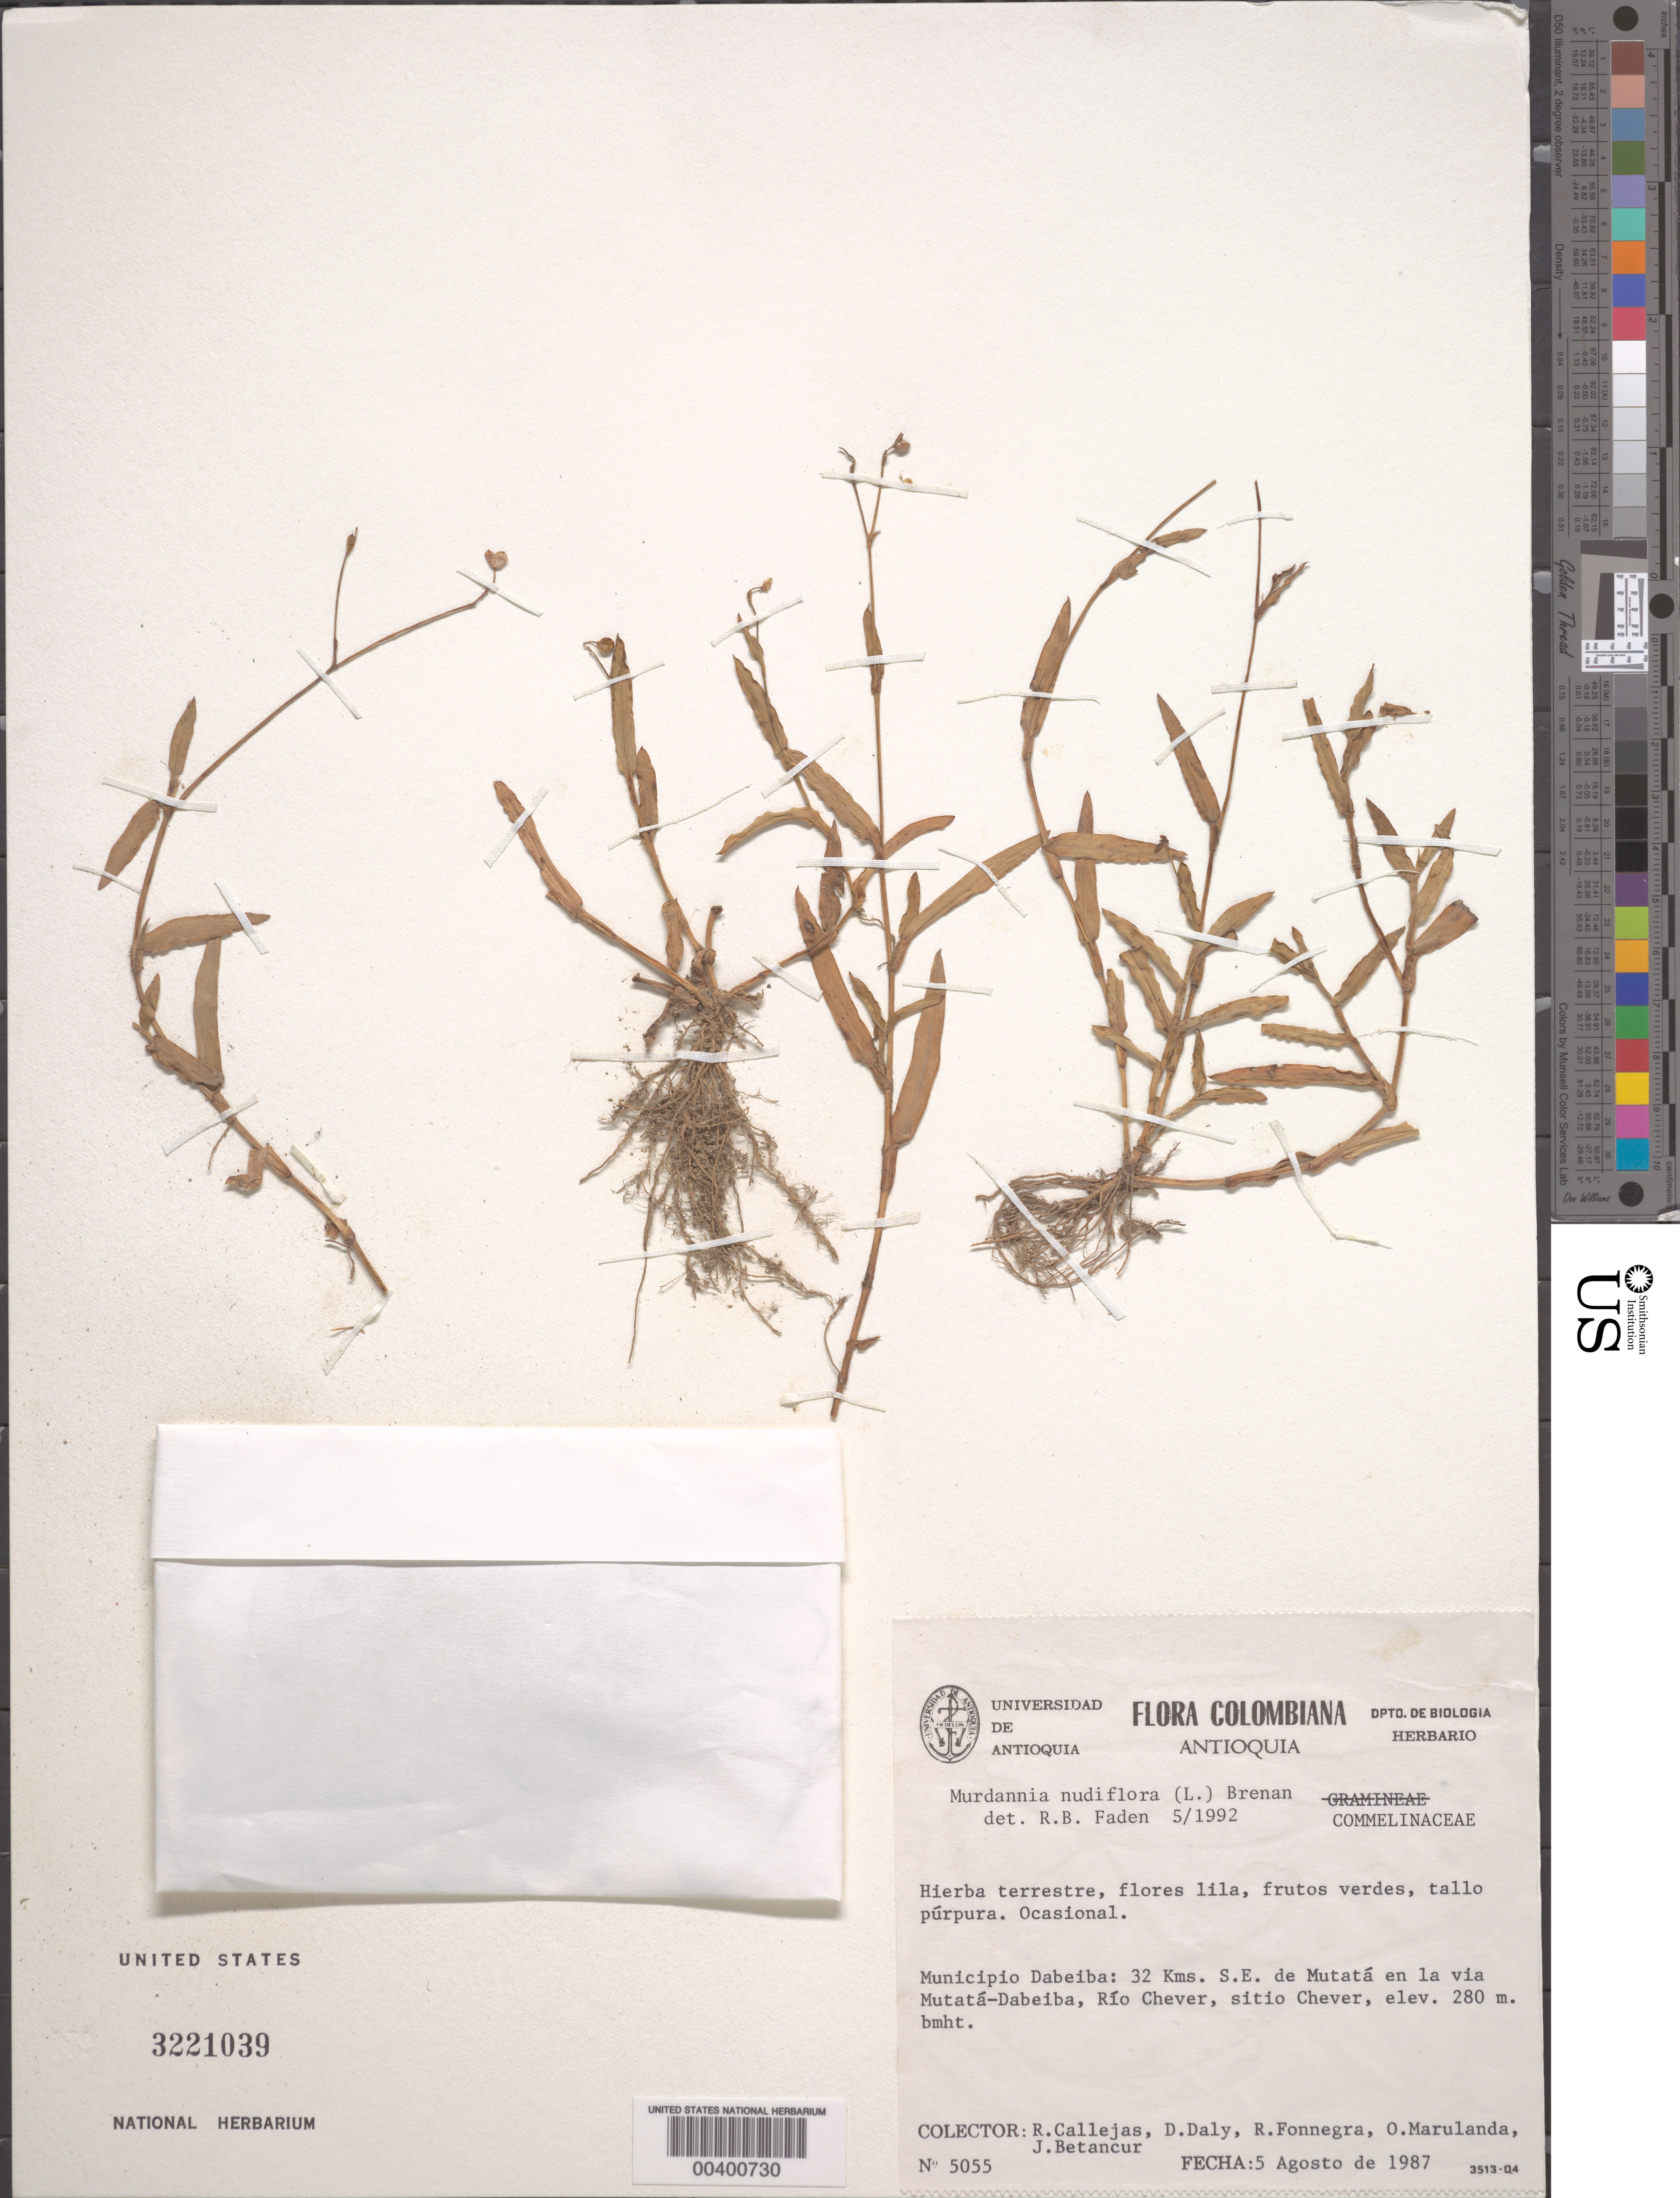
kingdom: Plantae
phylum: Tracheophyta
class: Liliopsida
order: Commelinales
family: Commelinaceae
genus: Murdannia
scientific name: Murdannia nudiflora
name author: (L.) Brenan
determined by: Faden, Robert B., (US), Smithsonian Institution - National Museum of Natural History (UNITED STATES)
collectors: R. Callejas, D. C. Daly, R. Fonnegra G., O. Marulanda & J. C. Betancur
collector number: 5055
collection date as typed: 05 Aug 1987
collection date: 1987-08-05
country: Colombia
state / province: Antioquia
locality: SE of Mutata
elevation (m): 280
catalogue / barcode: US 3221039